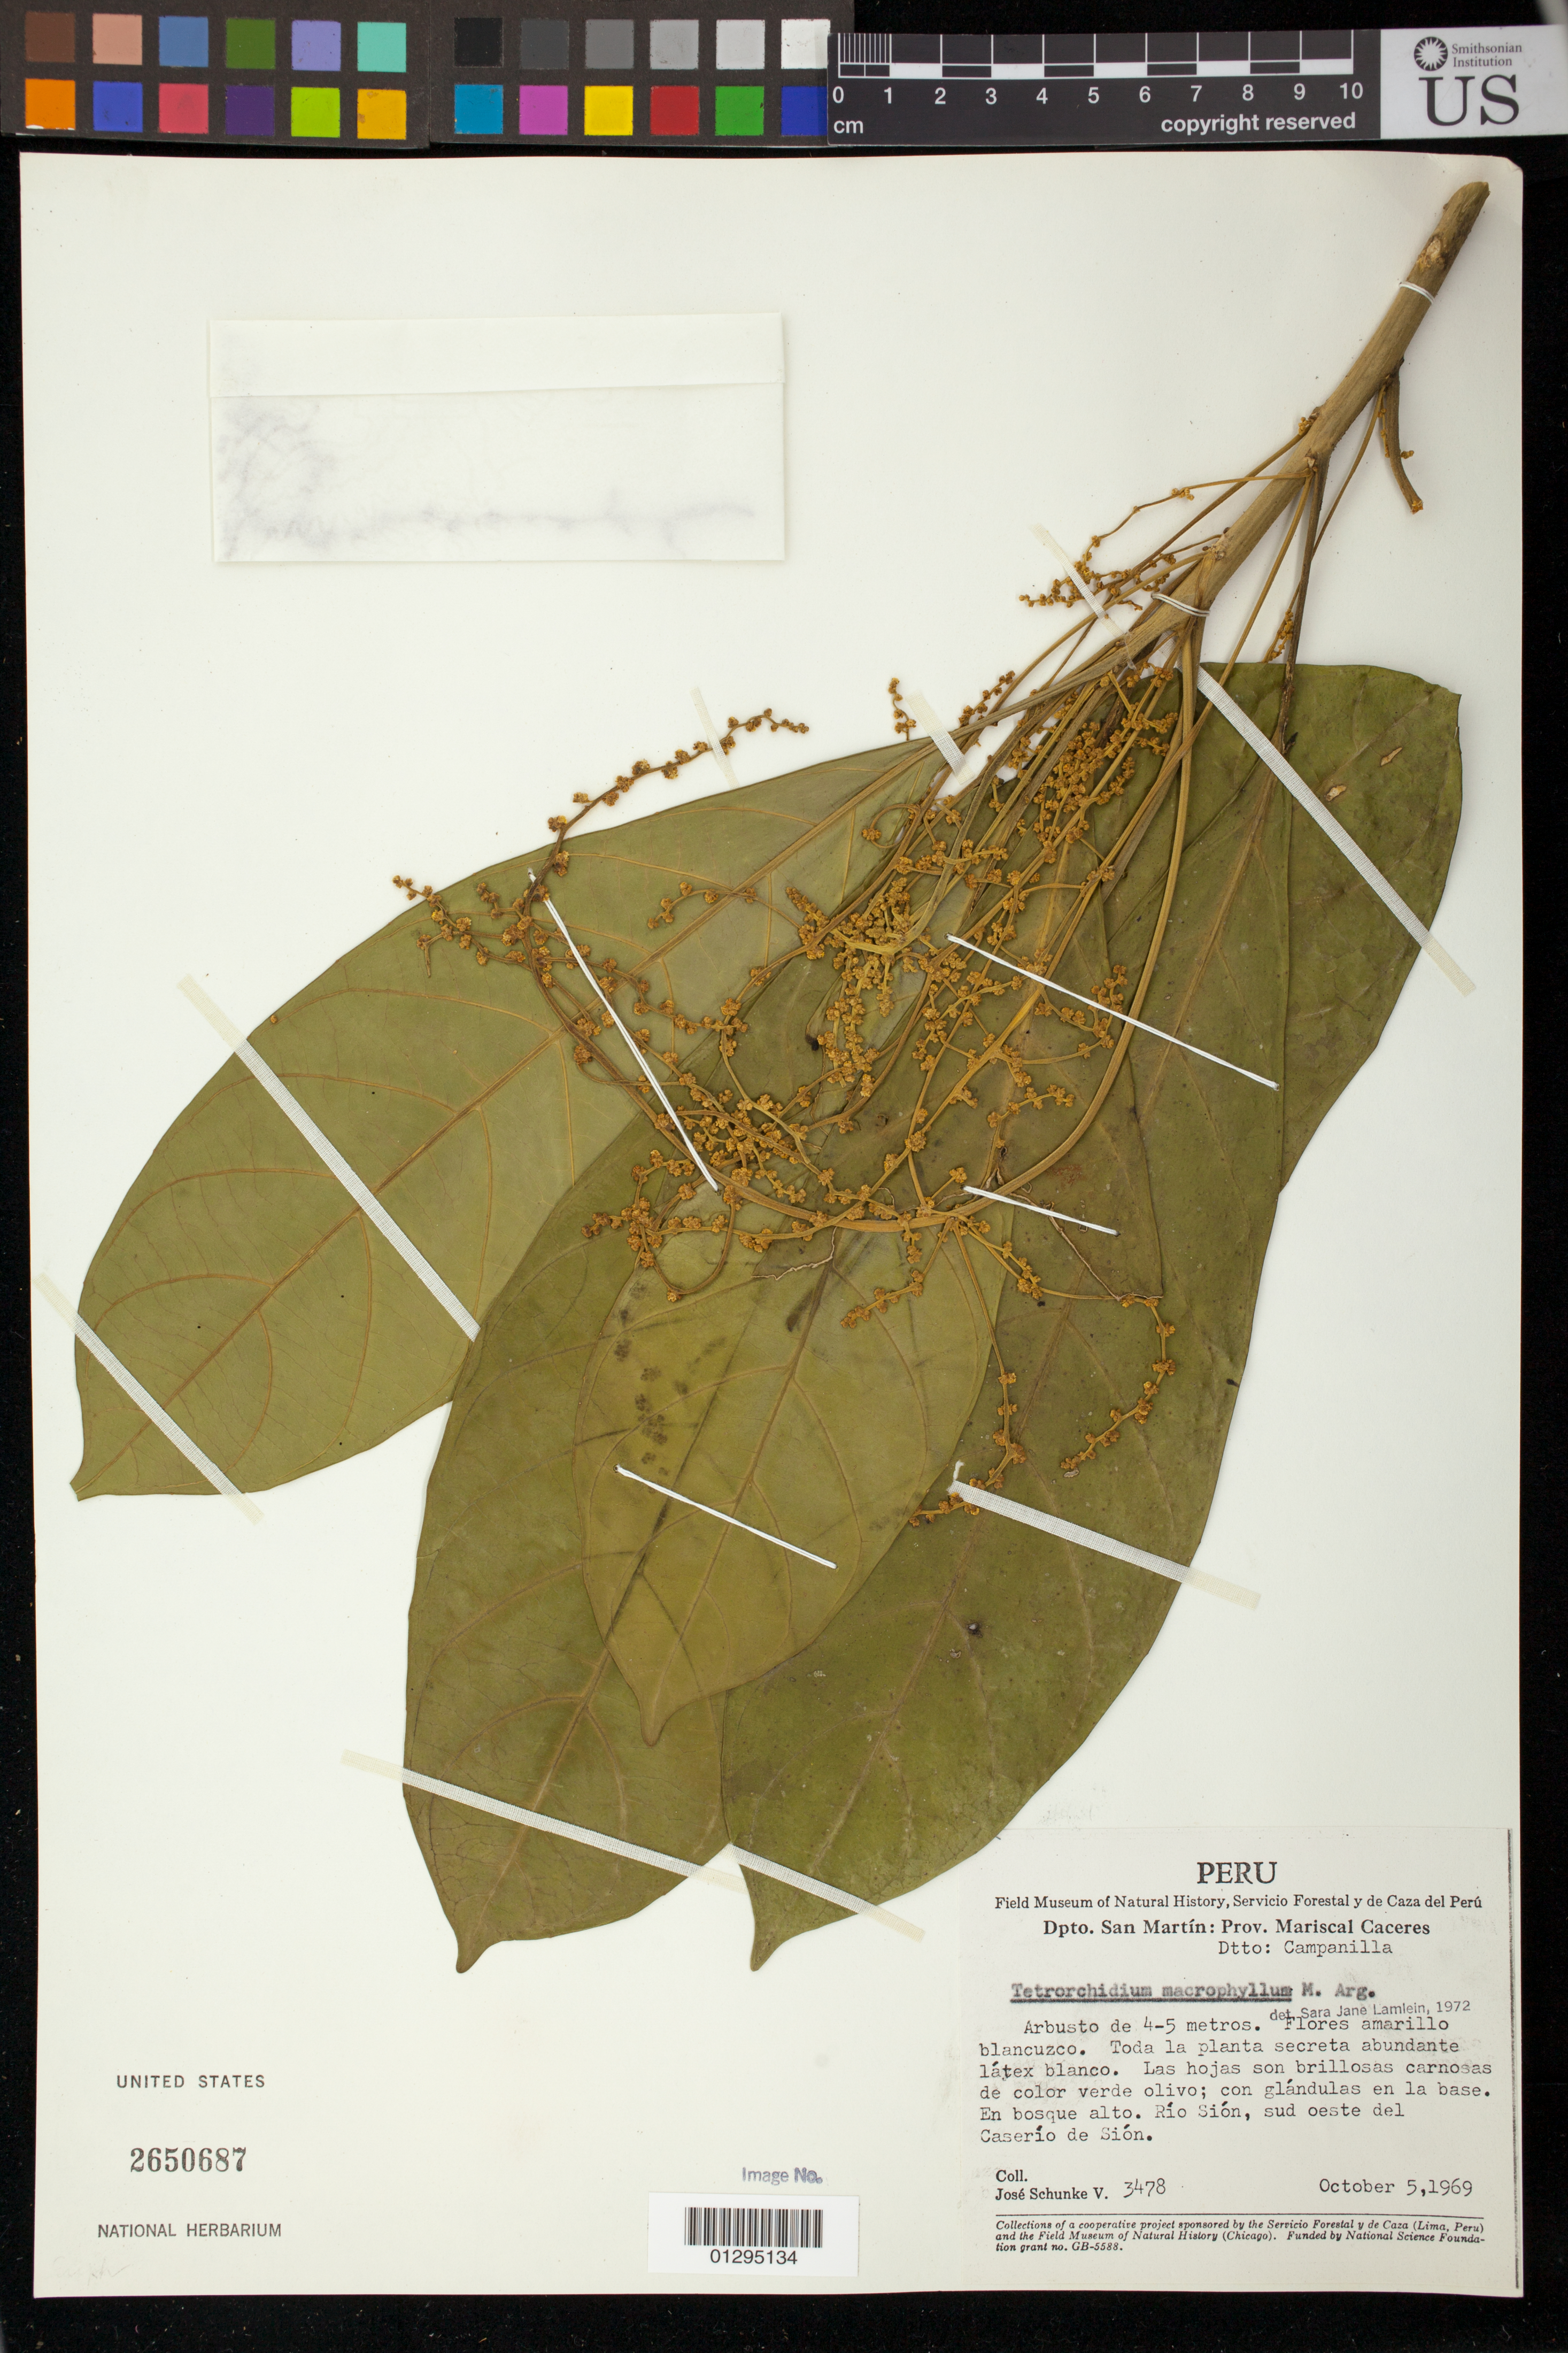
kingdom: Plantae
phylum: Tracheophyta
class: Magnoliopsida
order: Malpighiales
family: Euphorbiaceae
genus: Tetrorchidium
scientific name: Tetrorchidium macrophyllum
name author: Müll. Arg.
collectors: J. Schunke Vigo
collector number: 3478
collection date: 1969-10-05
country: Peru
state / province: San Martín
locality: Prov. Mariscal Caceres, Dtto: Campanilla. Rio Sion, sud oeste del Caserio de Sion.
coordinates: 7°40'40"S, 76°48'18"W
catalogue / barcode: US 2650687